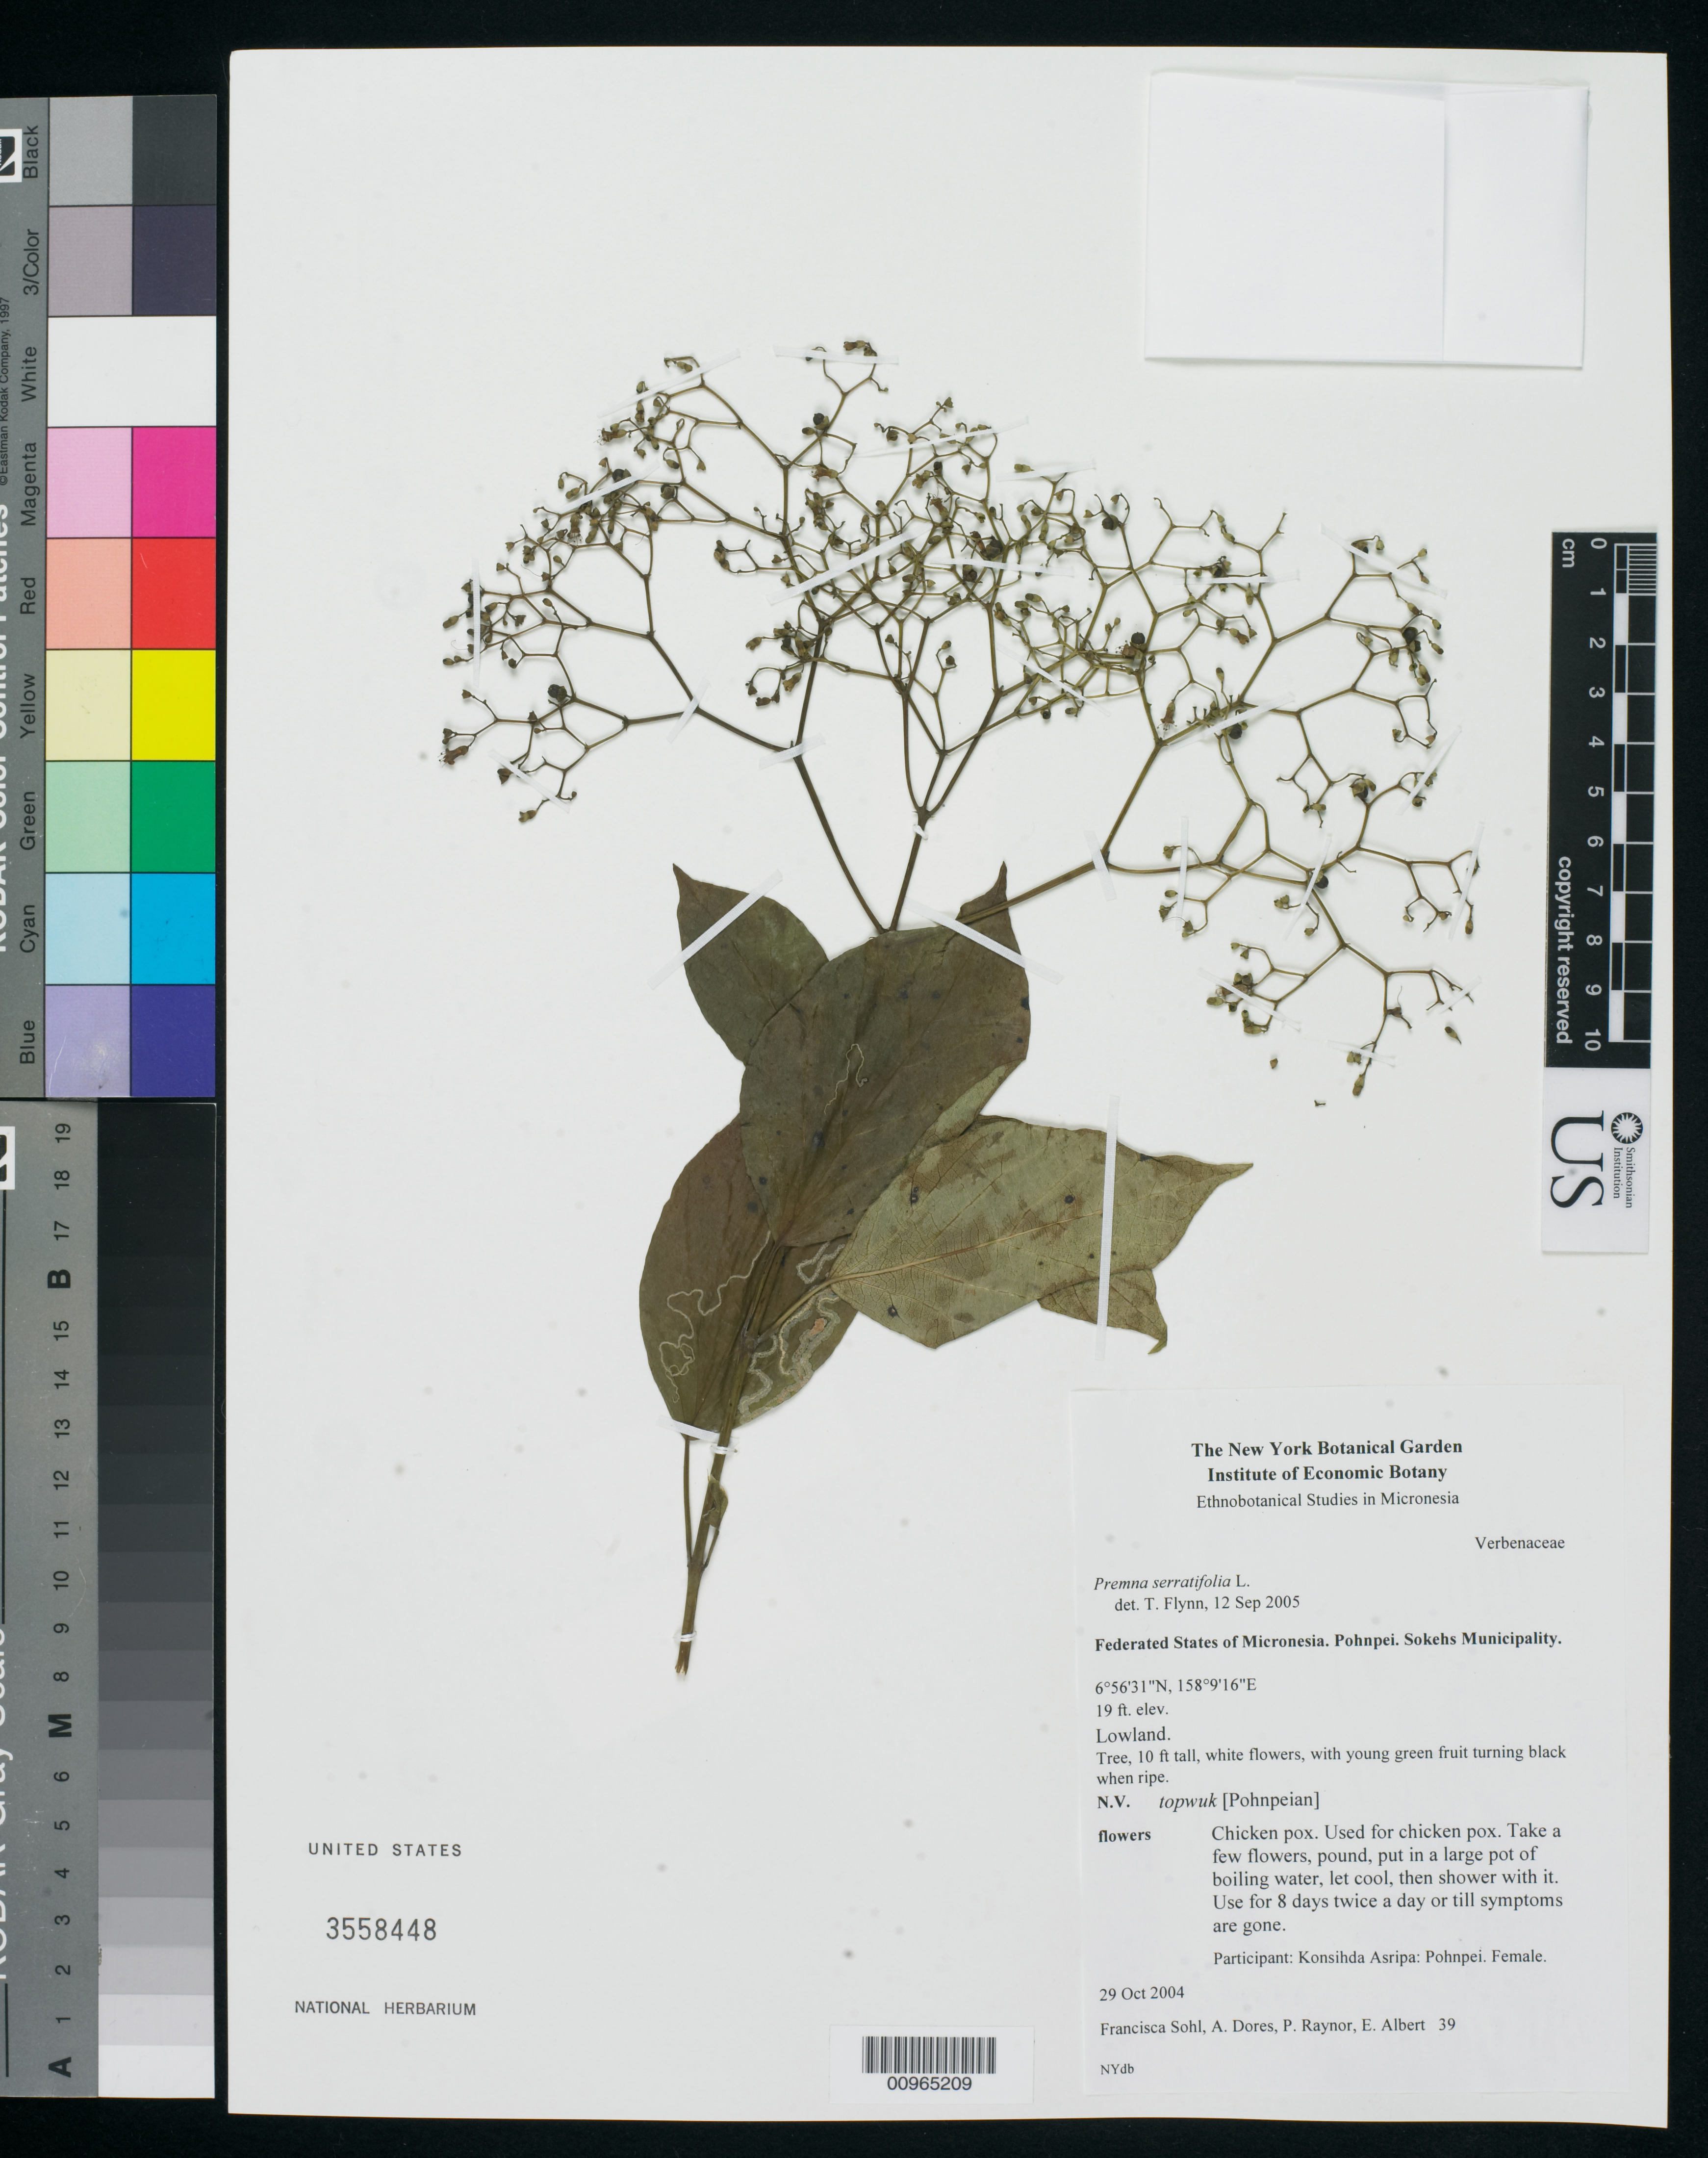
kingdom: Plantae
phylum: Tracheophyta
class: Magnoliopsida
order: Lamiales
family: Lamiaceae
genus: Premna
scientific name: Premna serratifolia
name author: L.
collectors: F. Sohl & A. Dores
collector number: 39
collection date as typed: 29 Oct 2004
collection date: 2004-10-29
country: Micronesia, Federated States of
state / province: Pohnpei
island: Pohnpei [Ponape]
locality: Sokehs Muncipality, Pohnpei, Micronesia. Lowland.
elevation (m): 6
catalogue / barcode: US 3558448